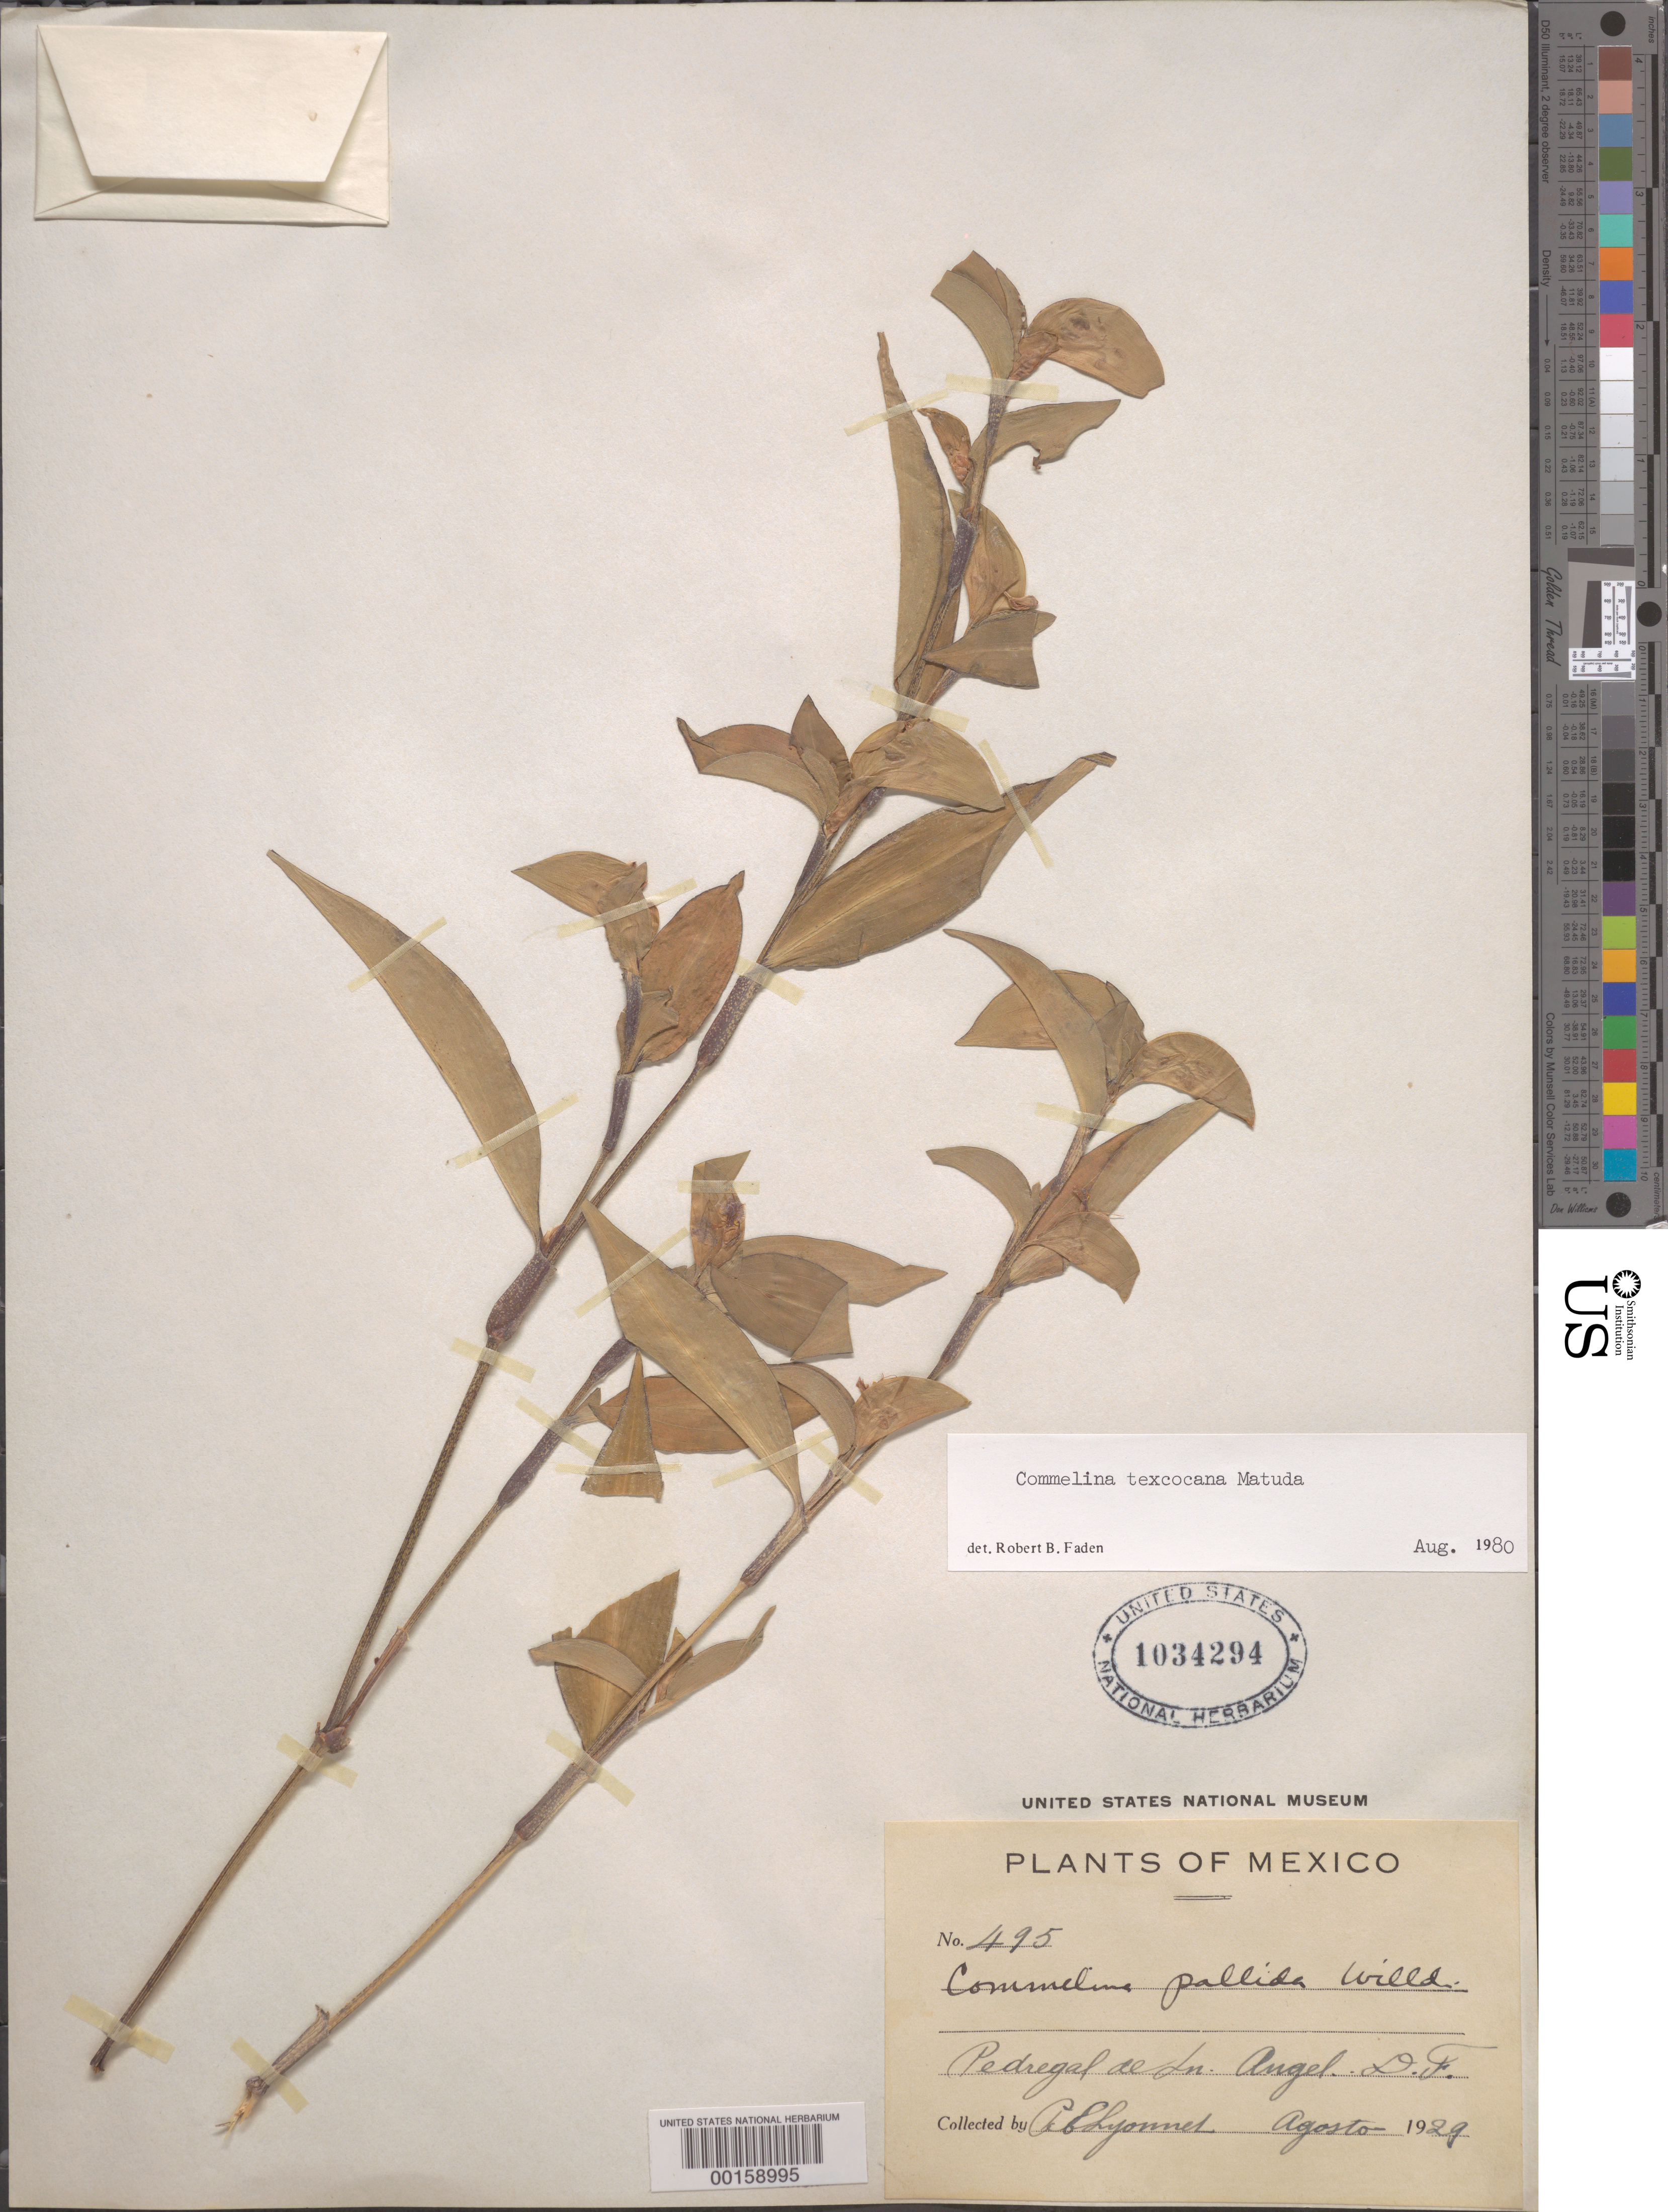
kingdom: Plantae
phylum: Tracheophyta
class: Liliopsida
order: Commelinales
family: Commelinaceae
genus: Commelina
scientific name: Commelina texcocana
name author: Matuda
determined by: Faden, Robert B., (US), Smithsonian Institution - National Museum of Natural History (UNITED STATES)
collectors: -. Lyonnet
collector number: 495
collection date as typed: Aug 1929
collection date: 1929-08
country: Mexico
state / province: Distrito Federal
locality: Pedregal de La Angel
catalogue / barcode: US 1034294